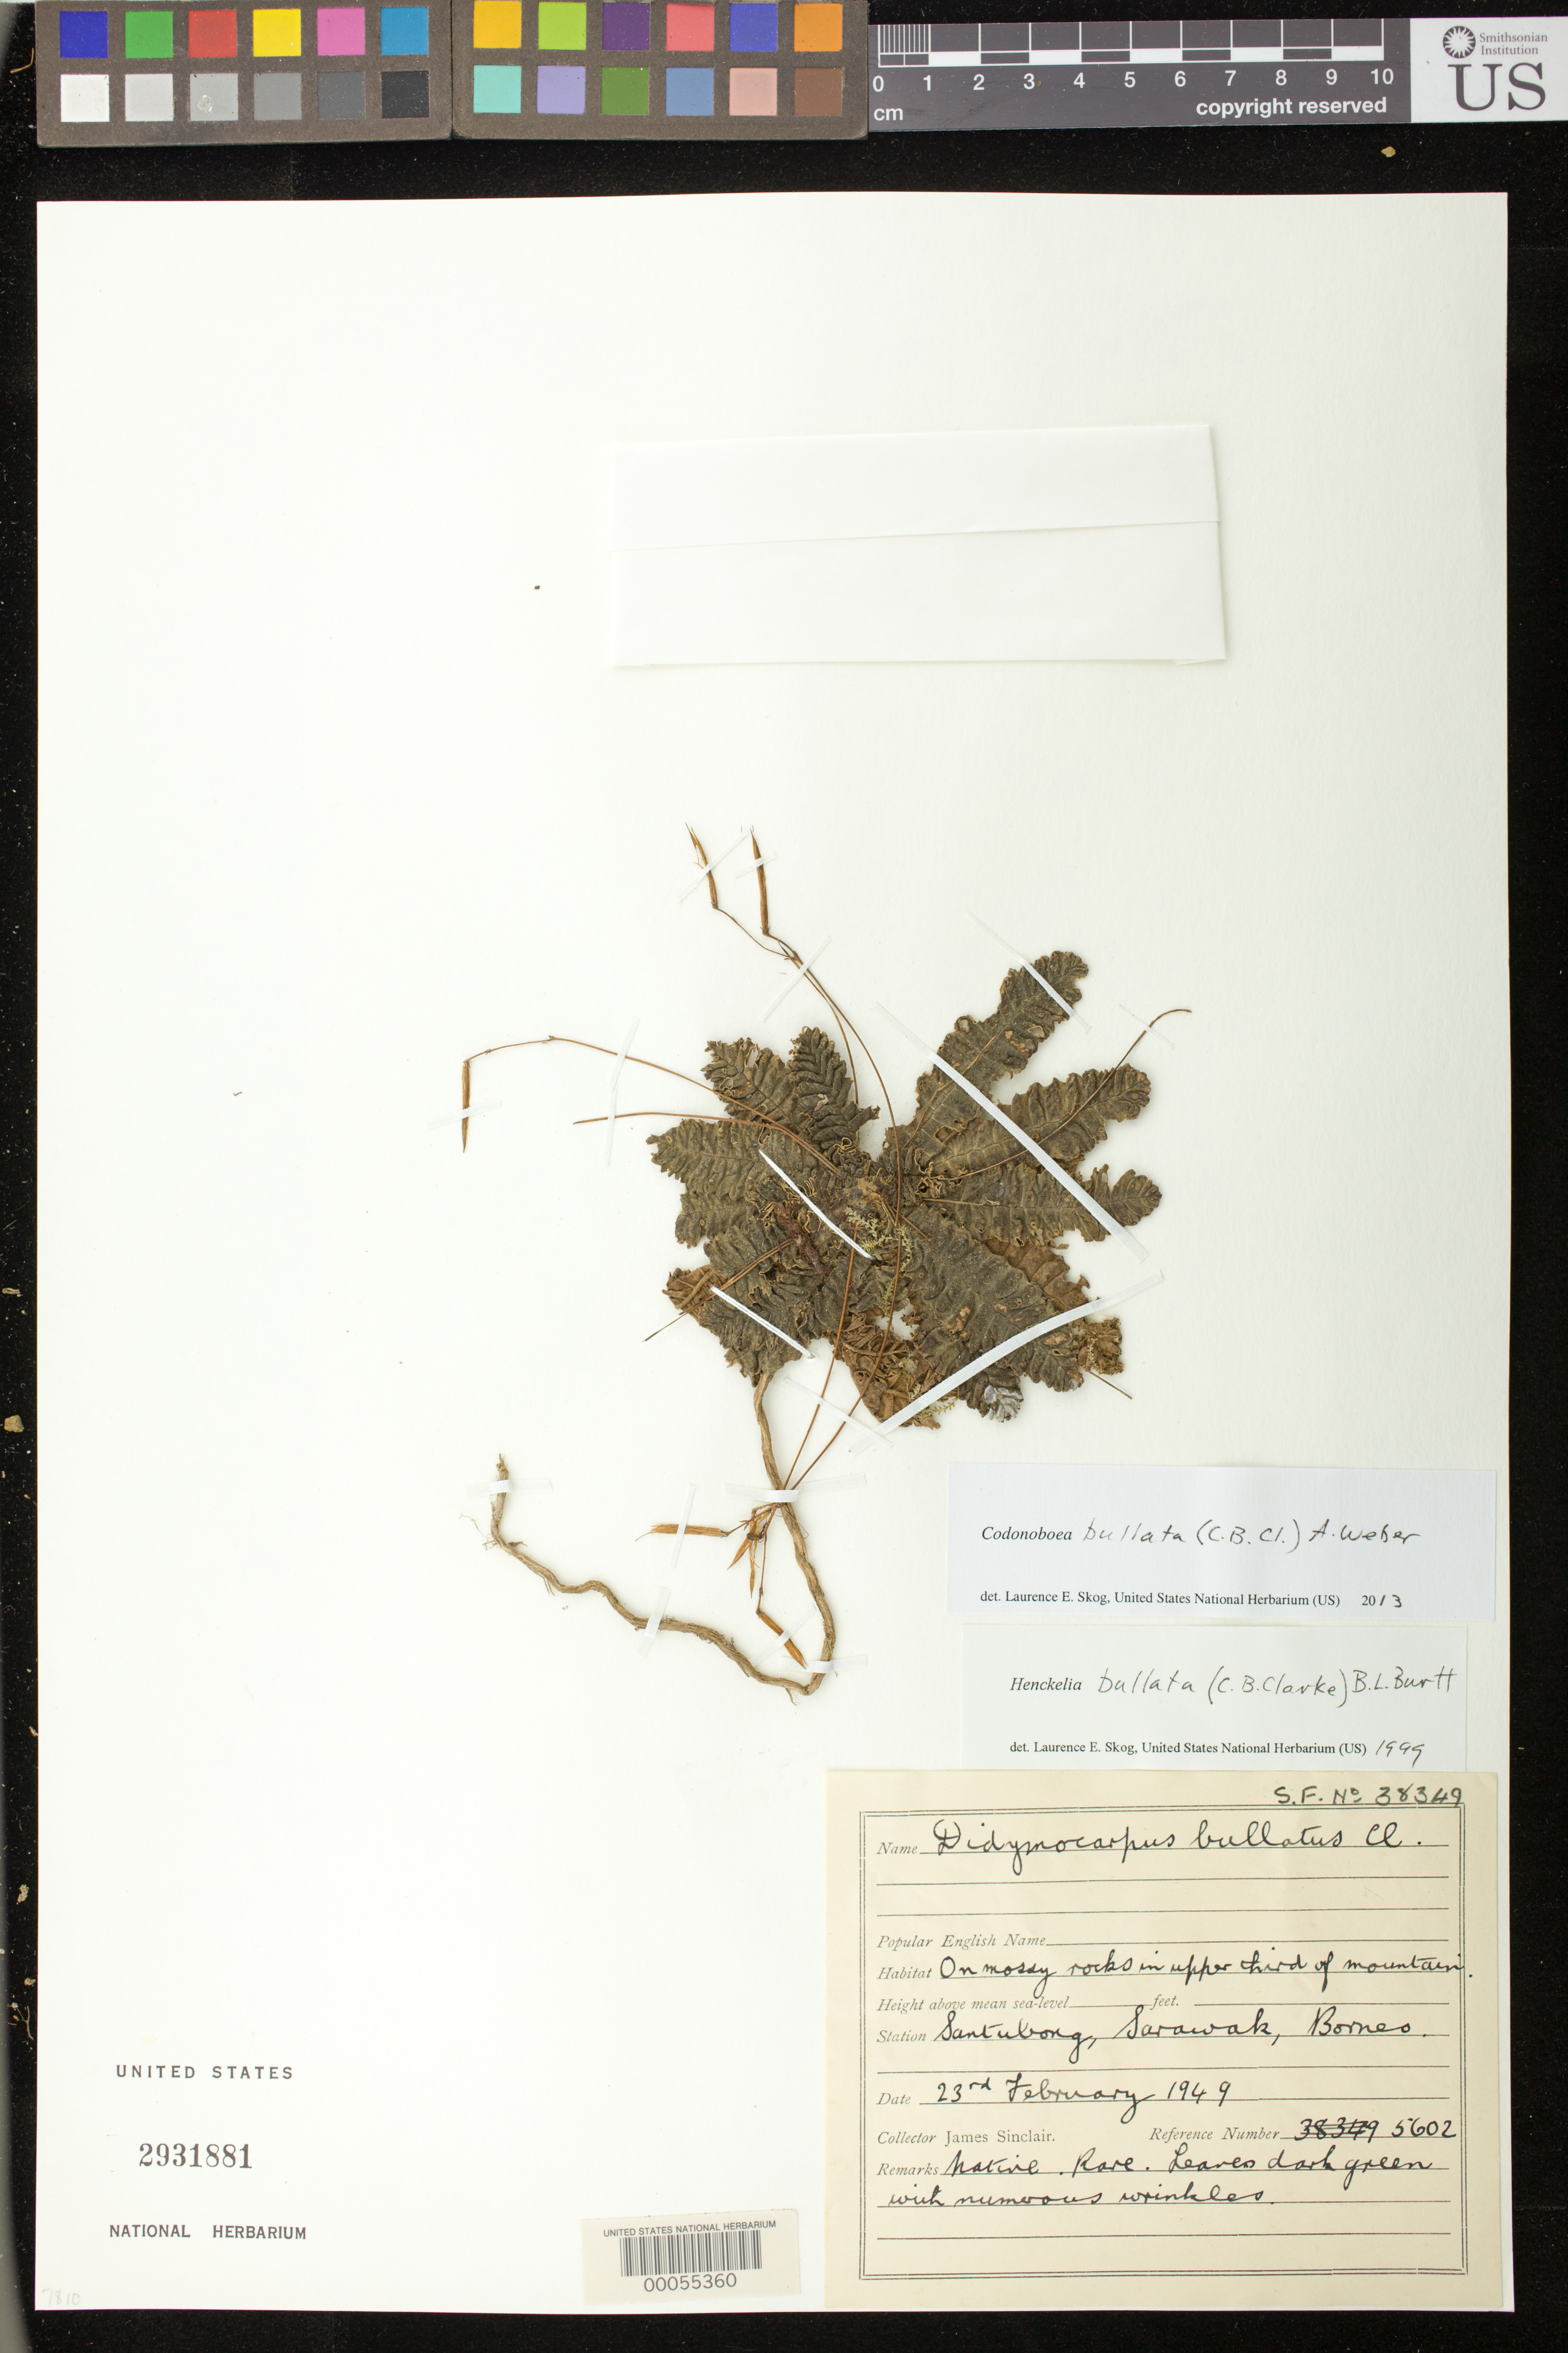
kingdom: Plantae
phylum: Tracheophyta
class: Magnoliopsida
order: Lamiales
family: Gesneriaceae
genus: Codonoboea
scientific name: Codonoboea bullata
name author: (C.B. Clarke) A. Weber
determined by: Skog, Laurence E.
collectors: J. Sinclair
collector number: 5602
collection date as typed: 23 Feb 1949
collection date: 1949-02-23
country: Malaysia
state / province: Sarawak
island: Borneo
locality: Santubong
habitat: On mossy rocks in upper third of mountain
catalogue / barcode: US 2931881